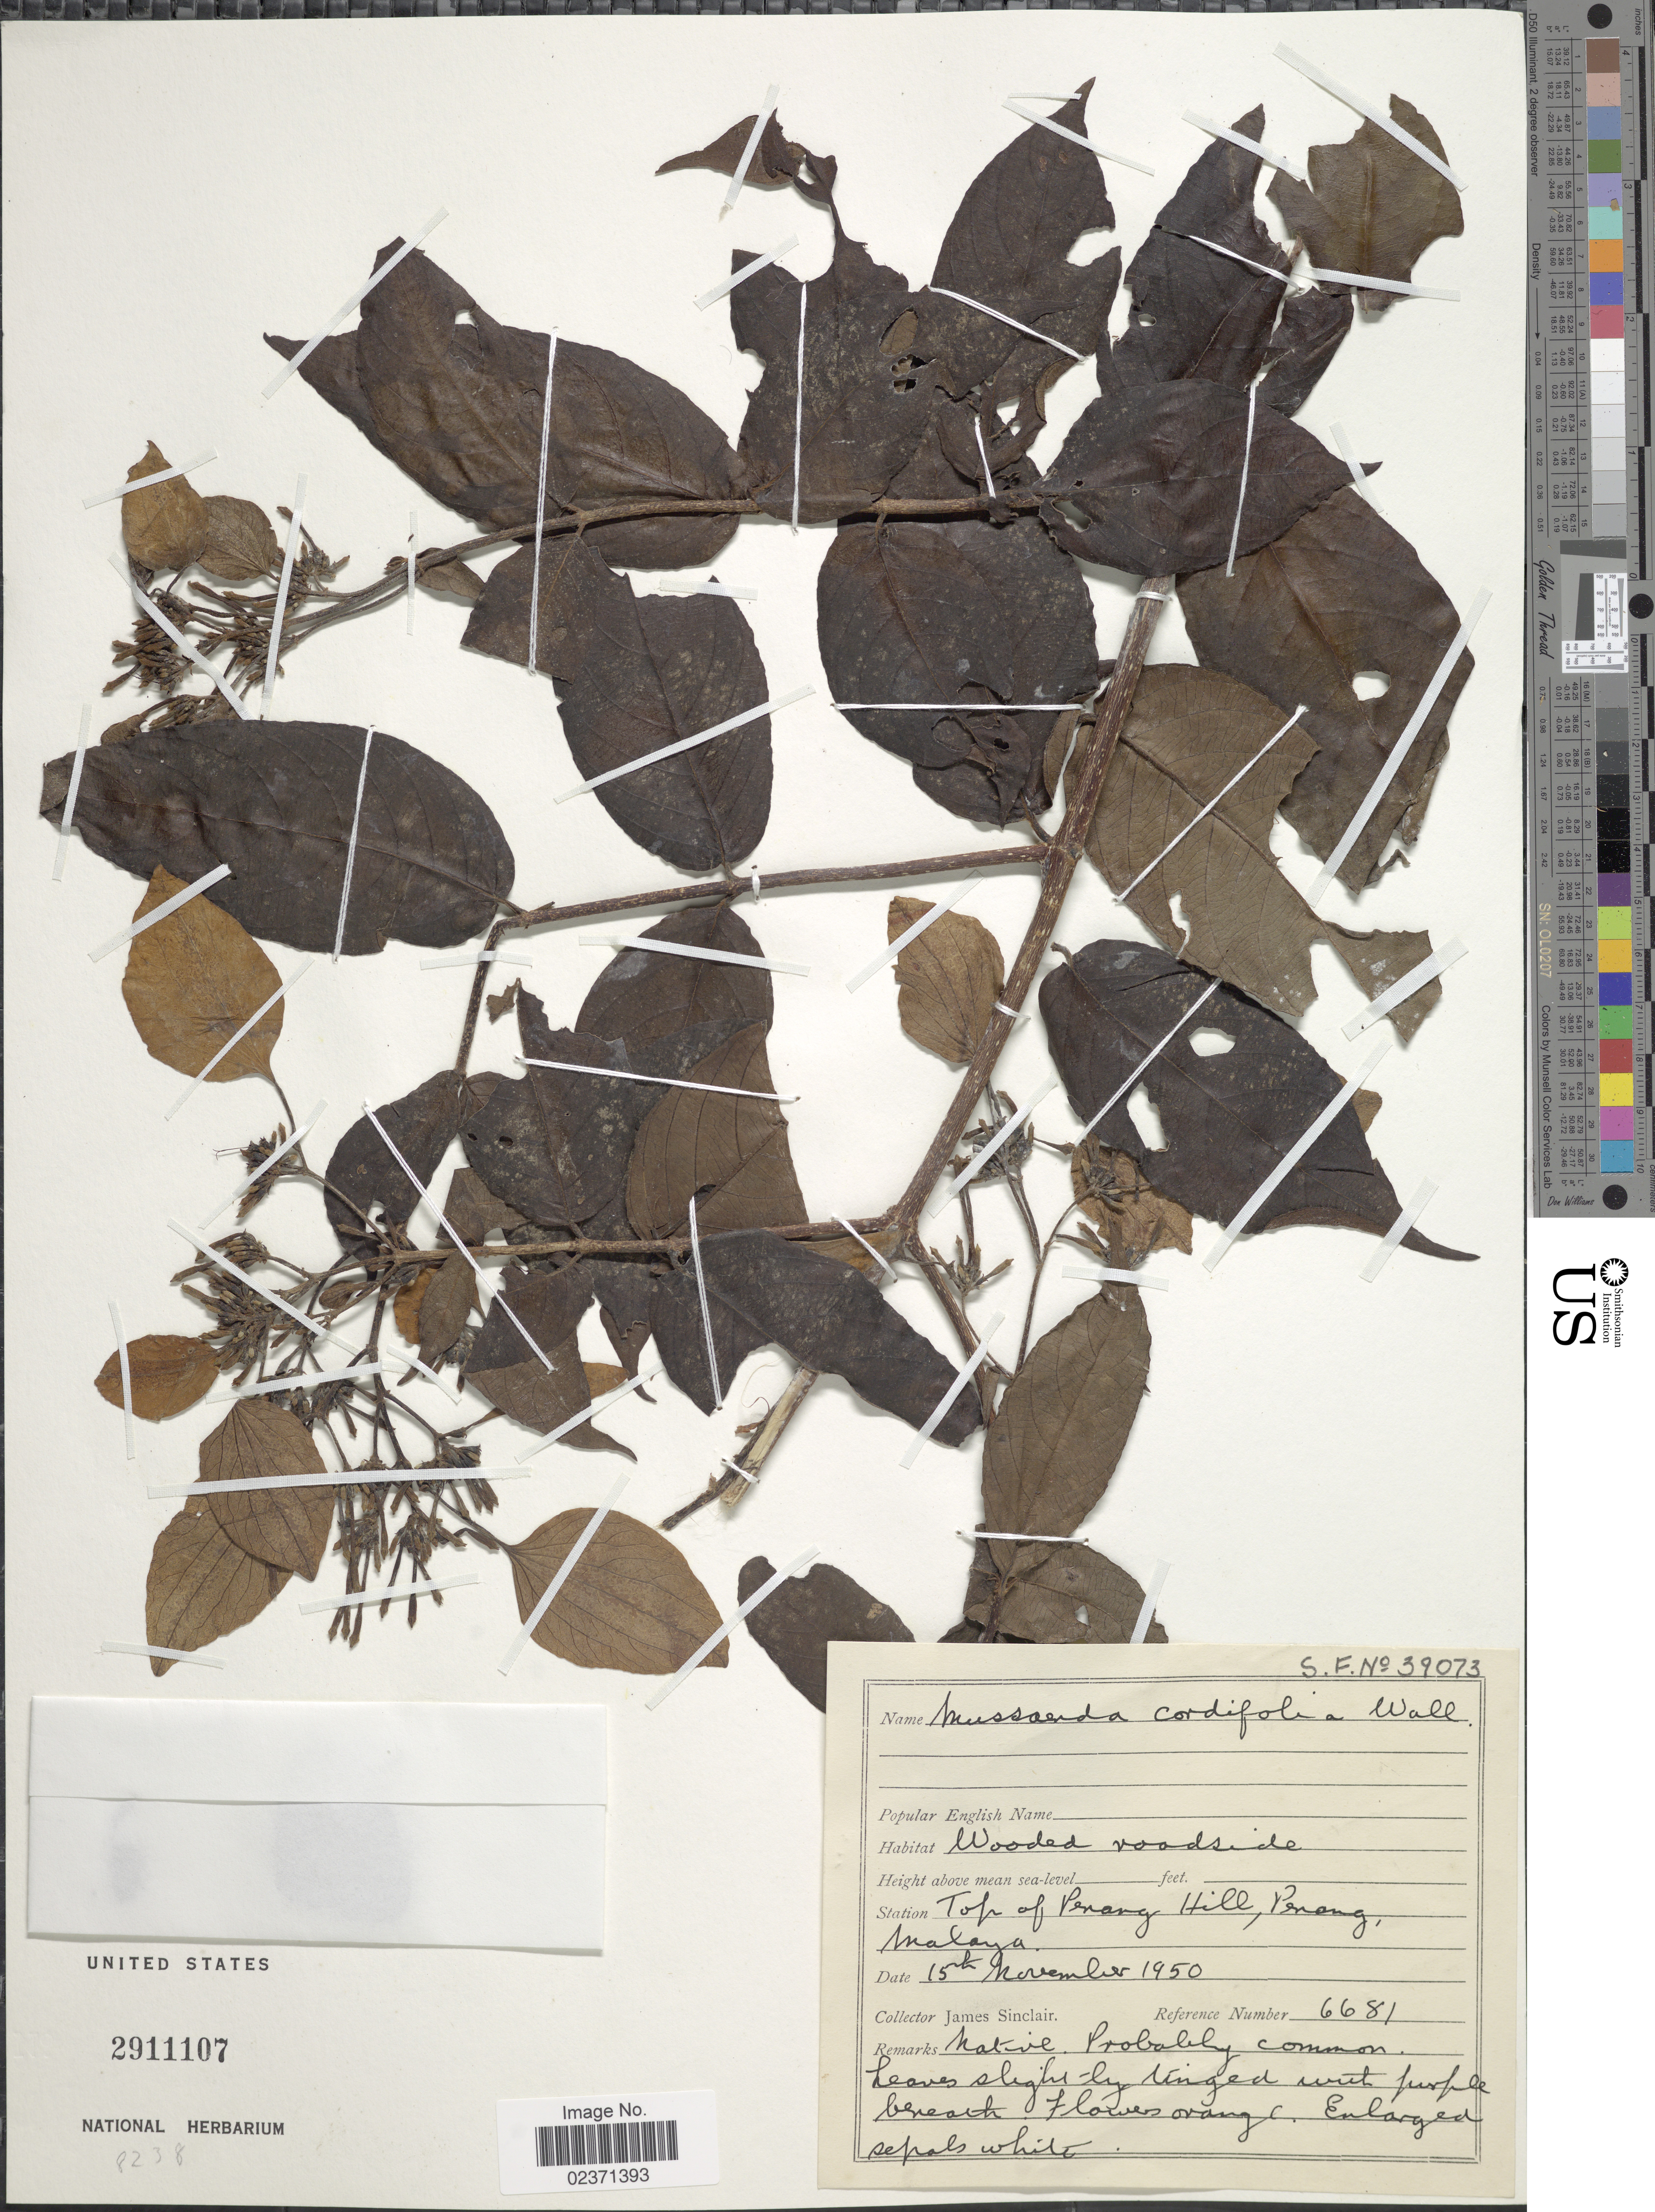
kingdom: Plantae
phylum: Tracheophyta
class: Magnoliopsida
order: Gentianales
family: Rubiaceae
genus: Mussaenda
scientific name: Mussaenda cordifolia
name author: Wall. ex G. Don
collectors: J. Sinclair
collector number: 6681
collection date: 1950-11-15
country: Malaysia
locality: Top of Penang Hill, Penang, Malaya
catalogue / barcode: US 2911107